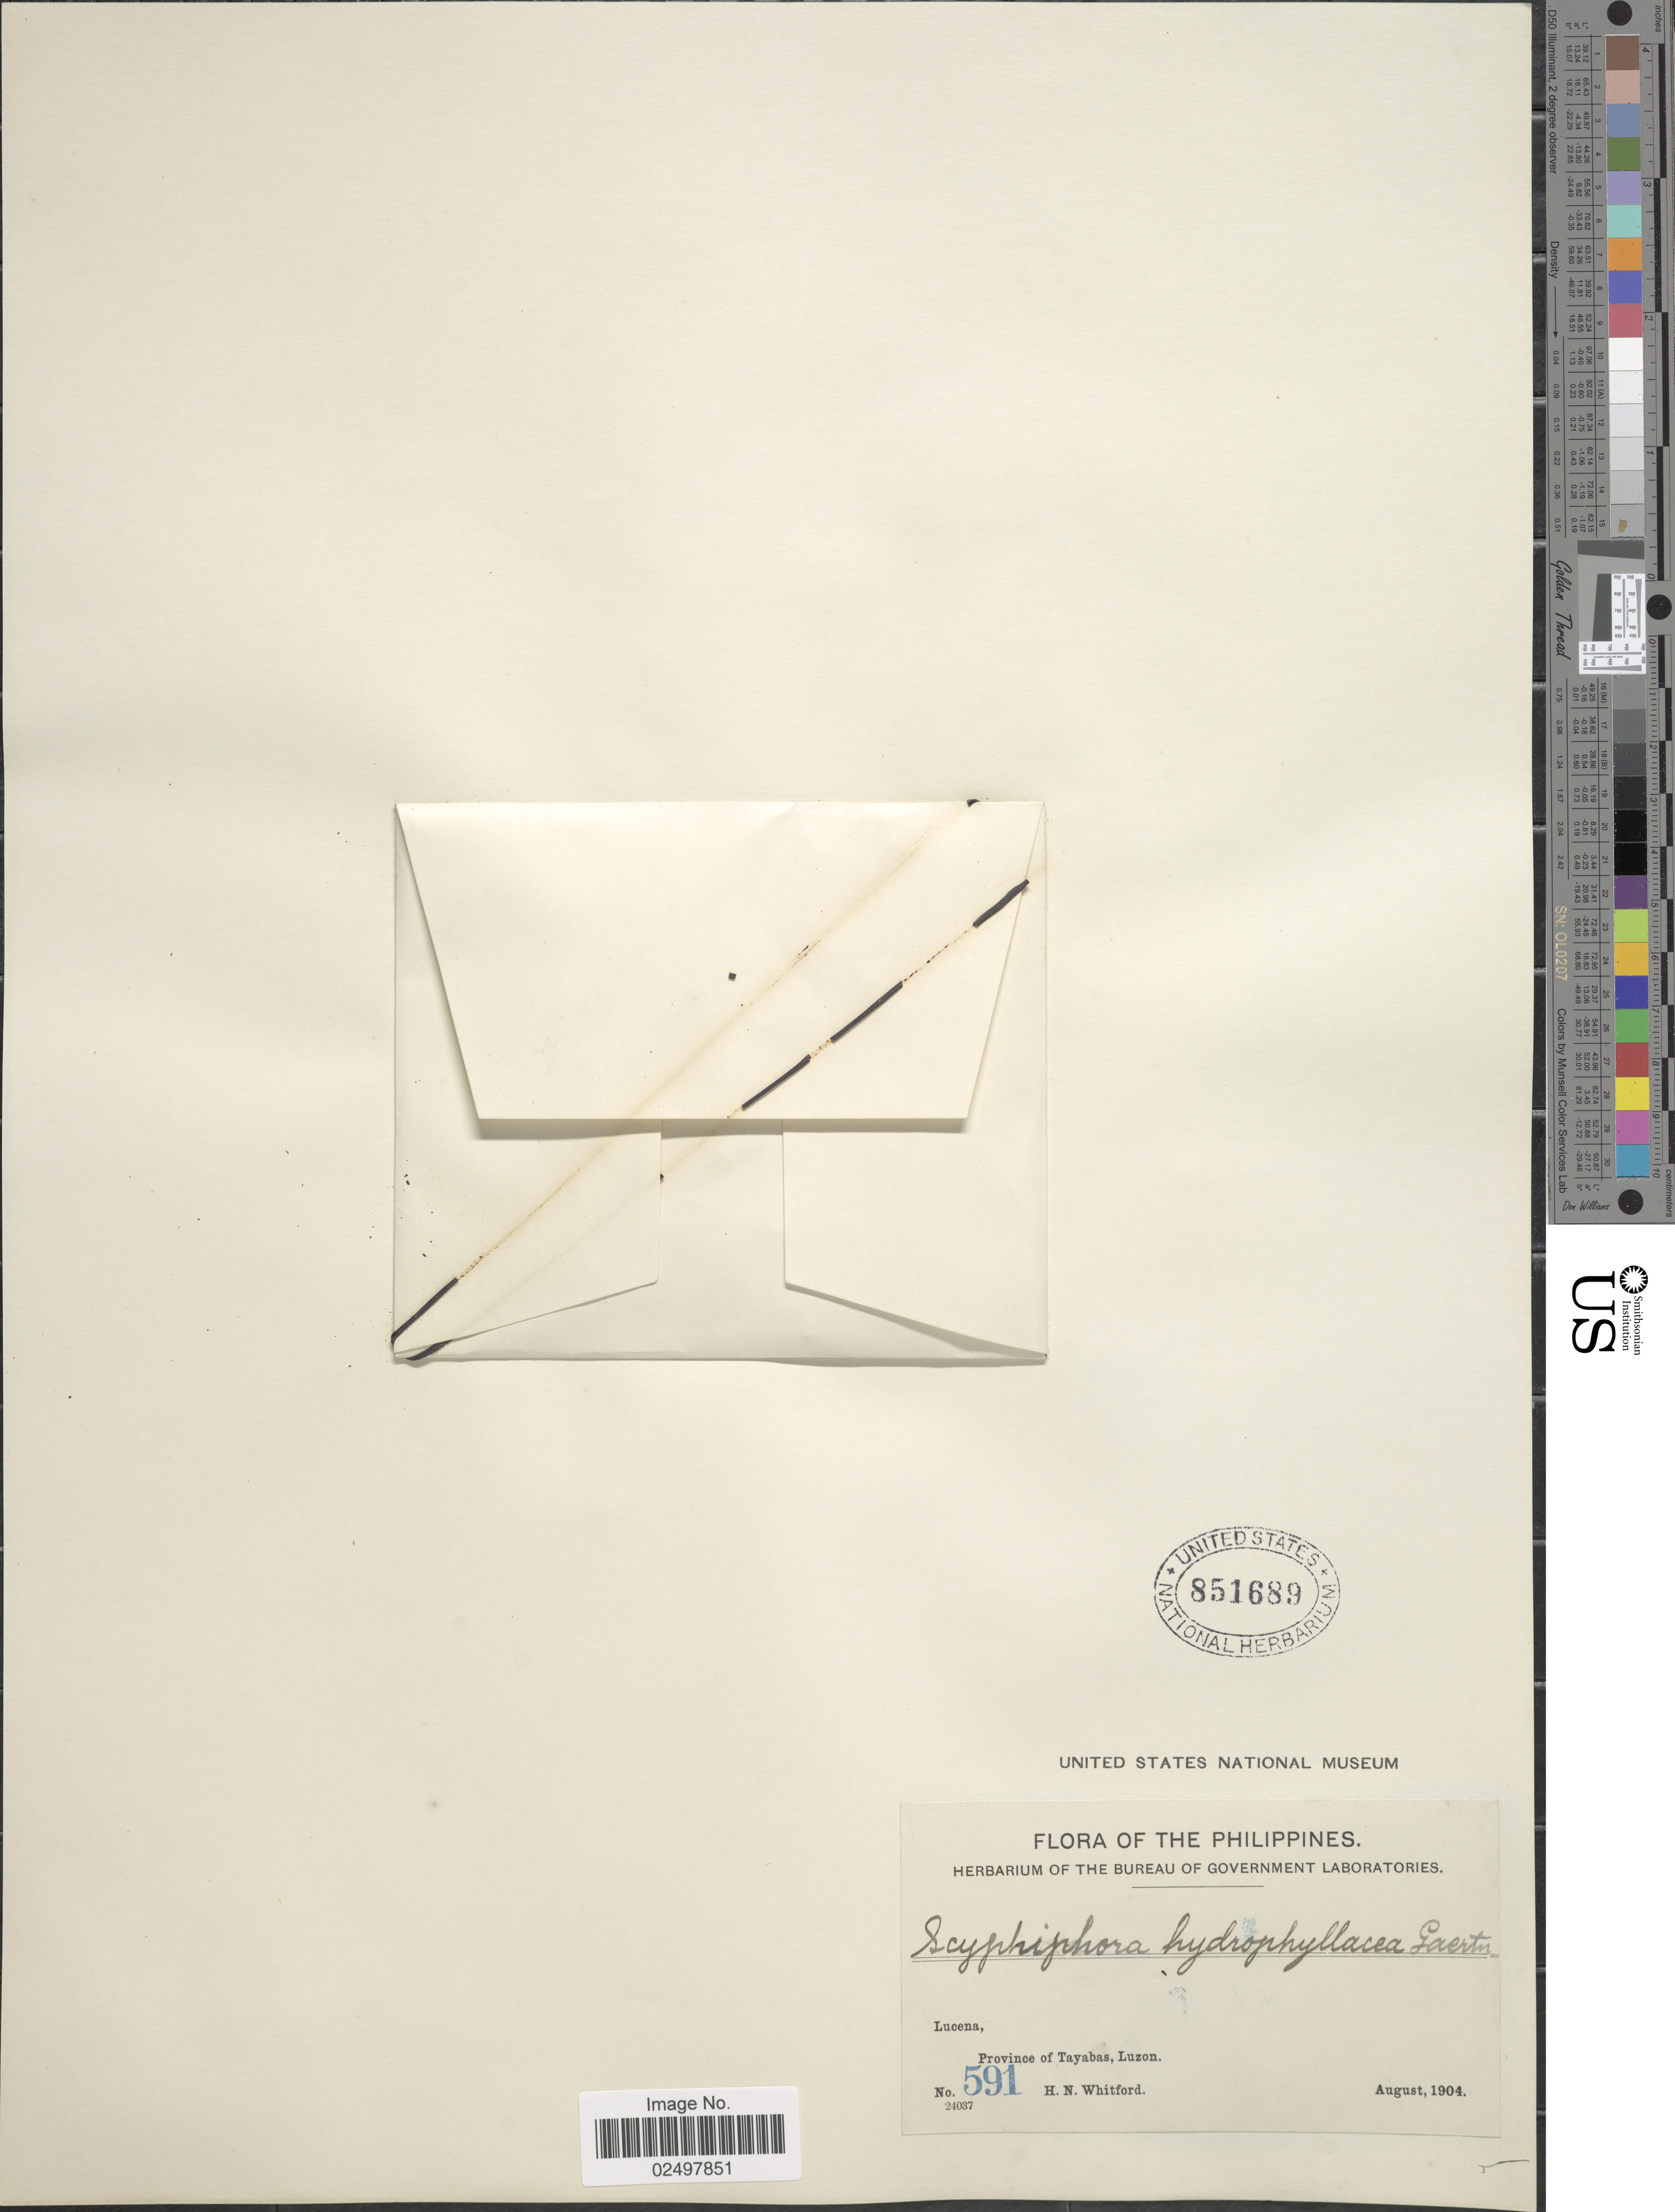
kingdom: Plantae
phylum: Tracheophyta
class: Magnoliopsida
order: Gentianales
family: Rubiaceae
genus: Scyphiphora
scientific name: Scyphiphora hydrophyllacea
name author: Gaertn.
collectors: H. N. Whitford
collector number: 591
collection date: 1904-08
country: Philippines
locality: Lucena, Province of Tayabas, Luzon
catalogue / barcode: US 851689